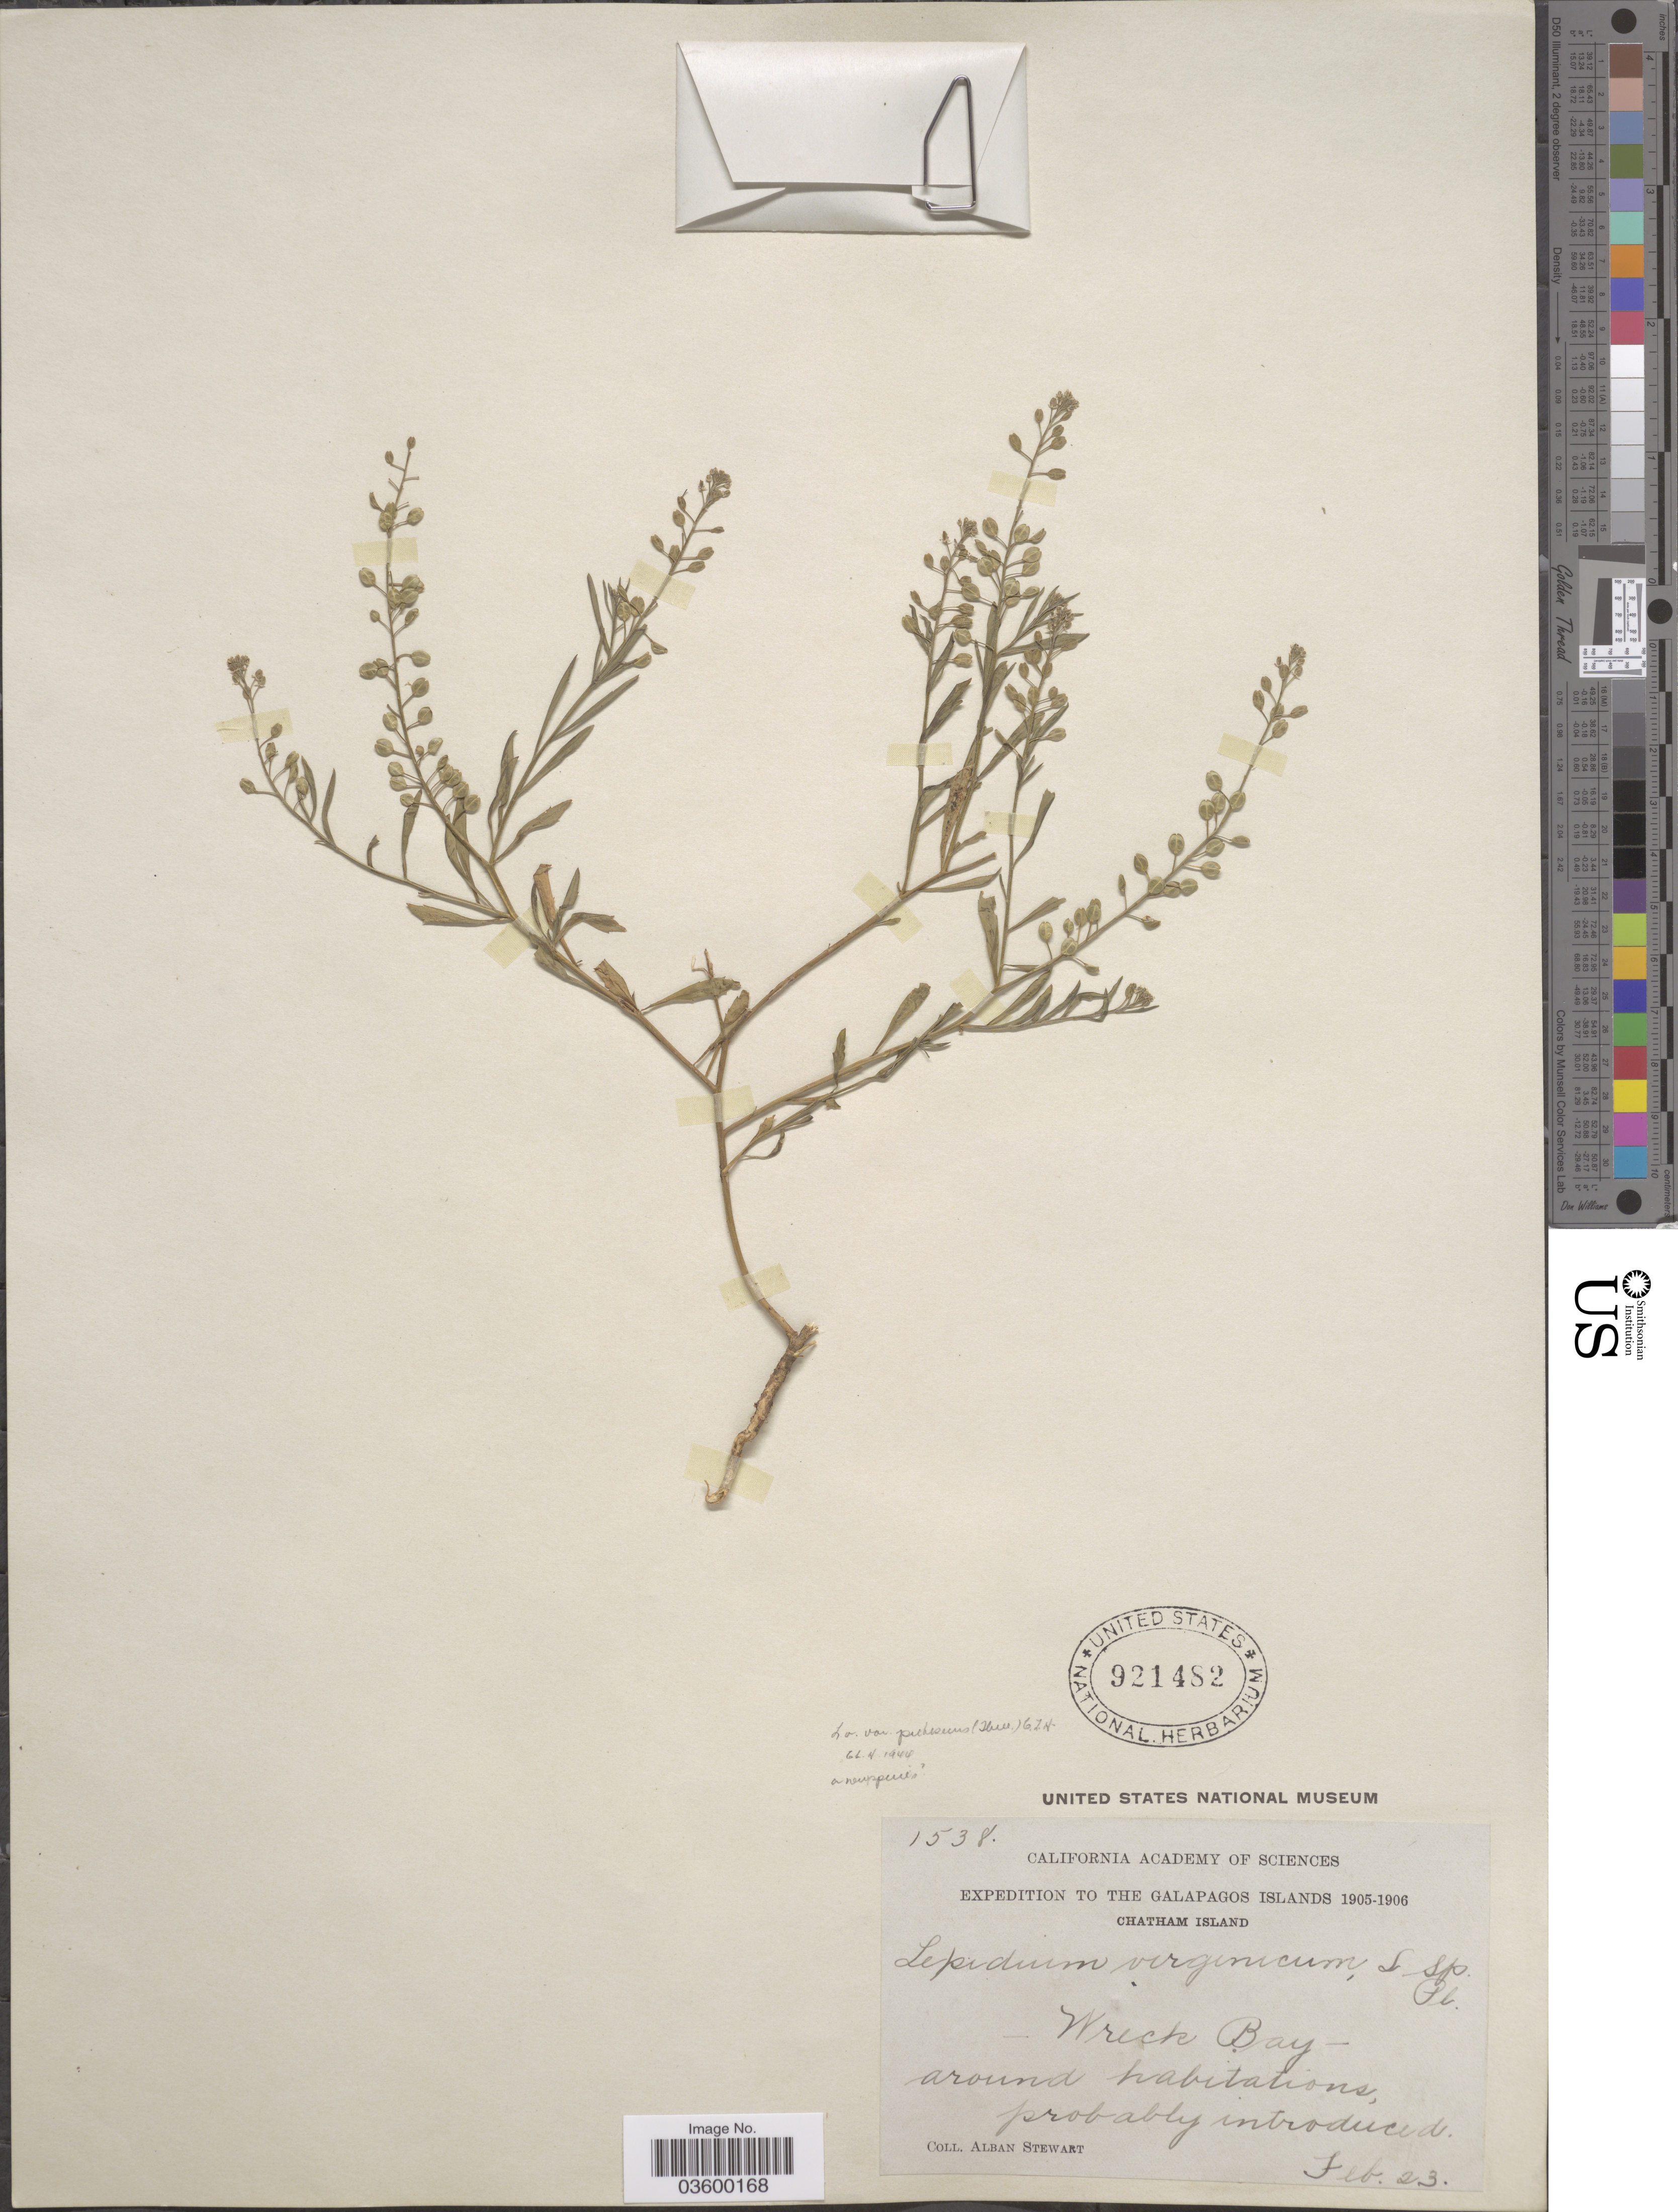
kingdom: Plantae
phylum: Tracheophyta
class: Magnoliopsida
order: Brassicales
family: Brassicaceae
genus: Lepidium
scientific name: Lepidium virginicum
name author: L.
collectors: A. Stewart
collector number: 1538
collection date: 1905-02-23/1906-02-23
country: Ecuador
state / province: Colón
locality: The Galapagos Islands. Chatham Island. Wreck Bay.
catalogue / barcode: US 921482